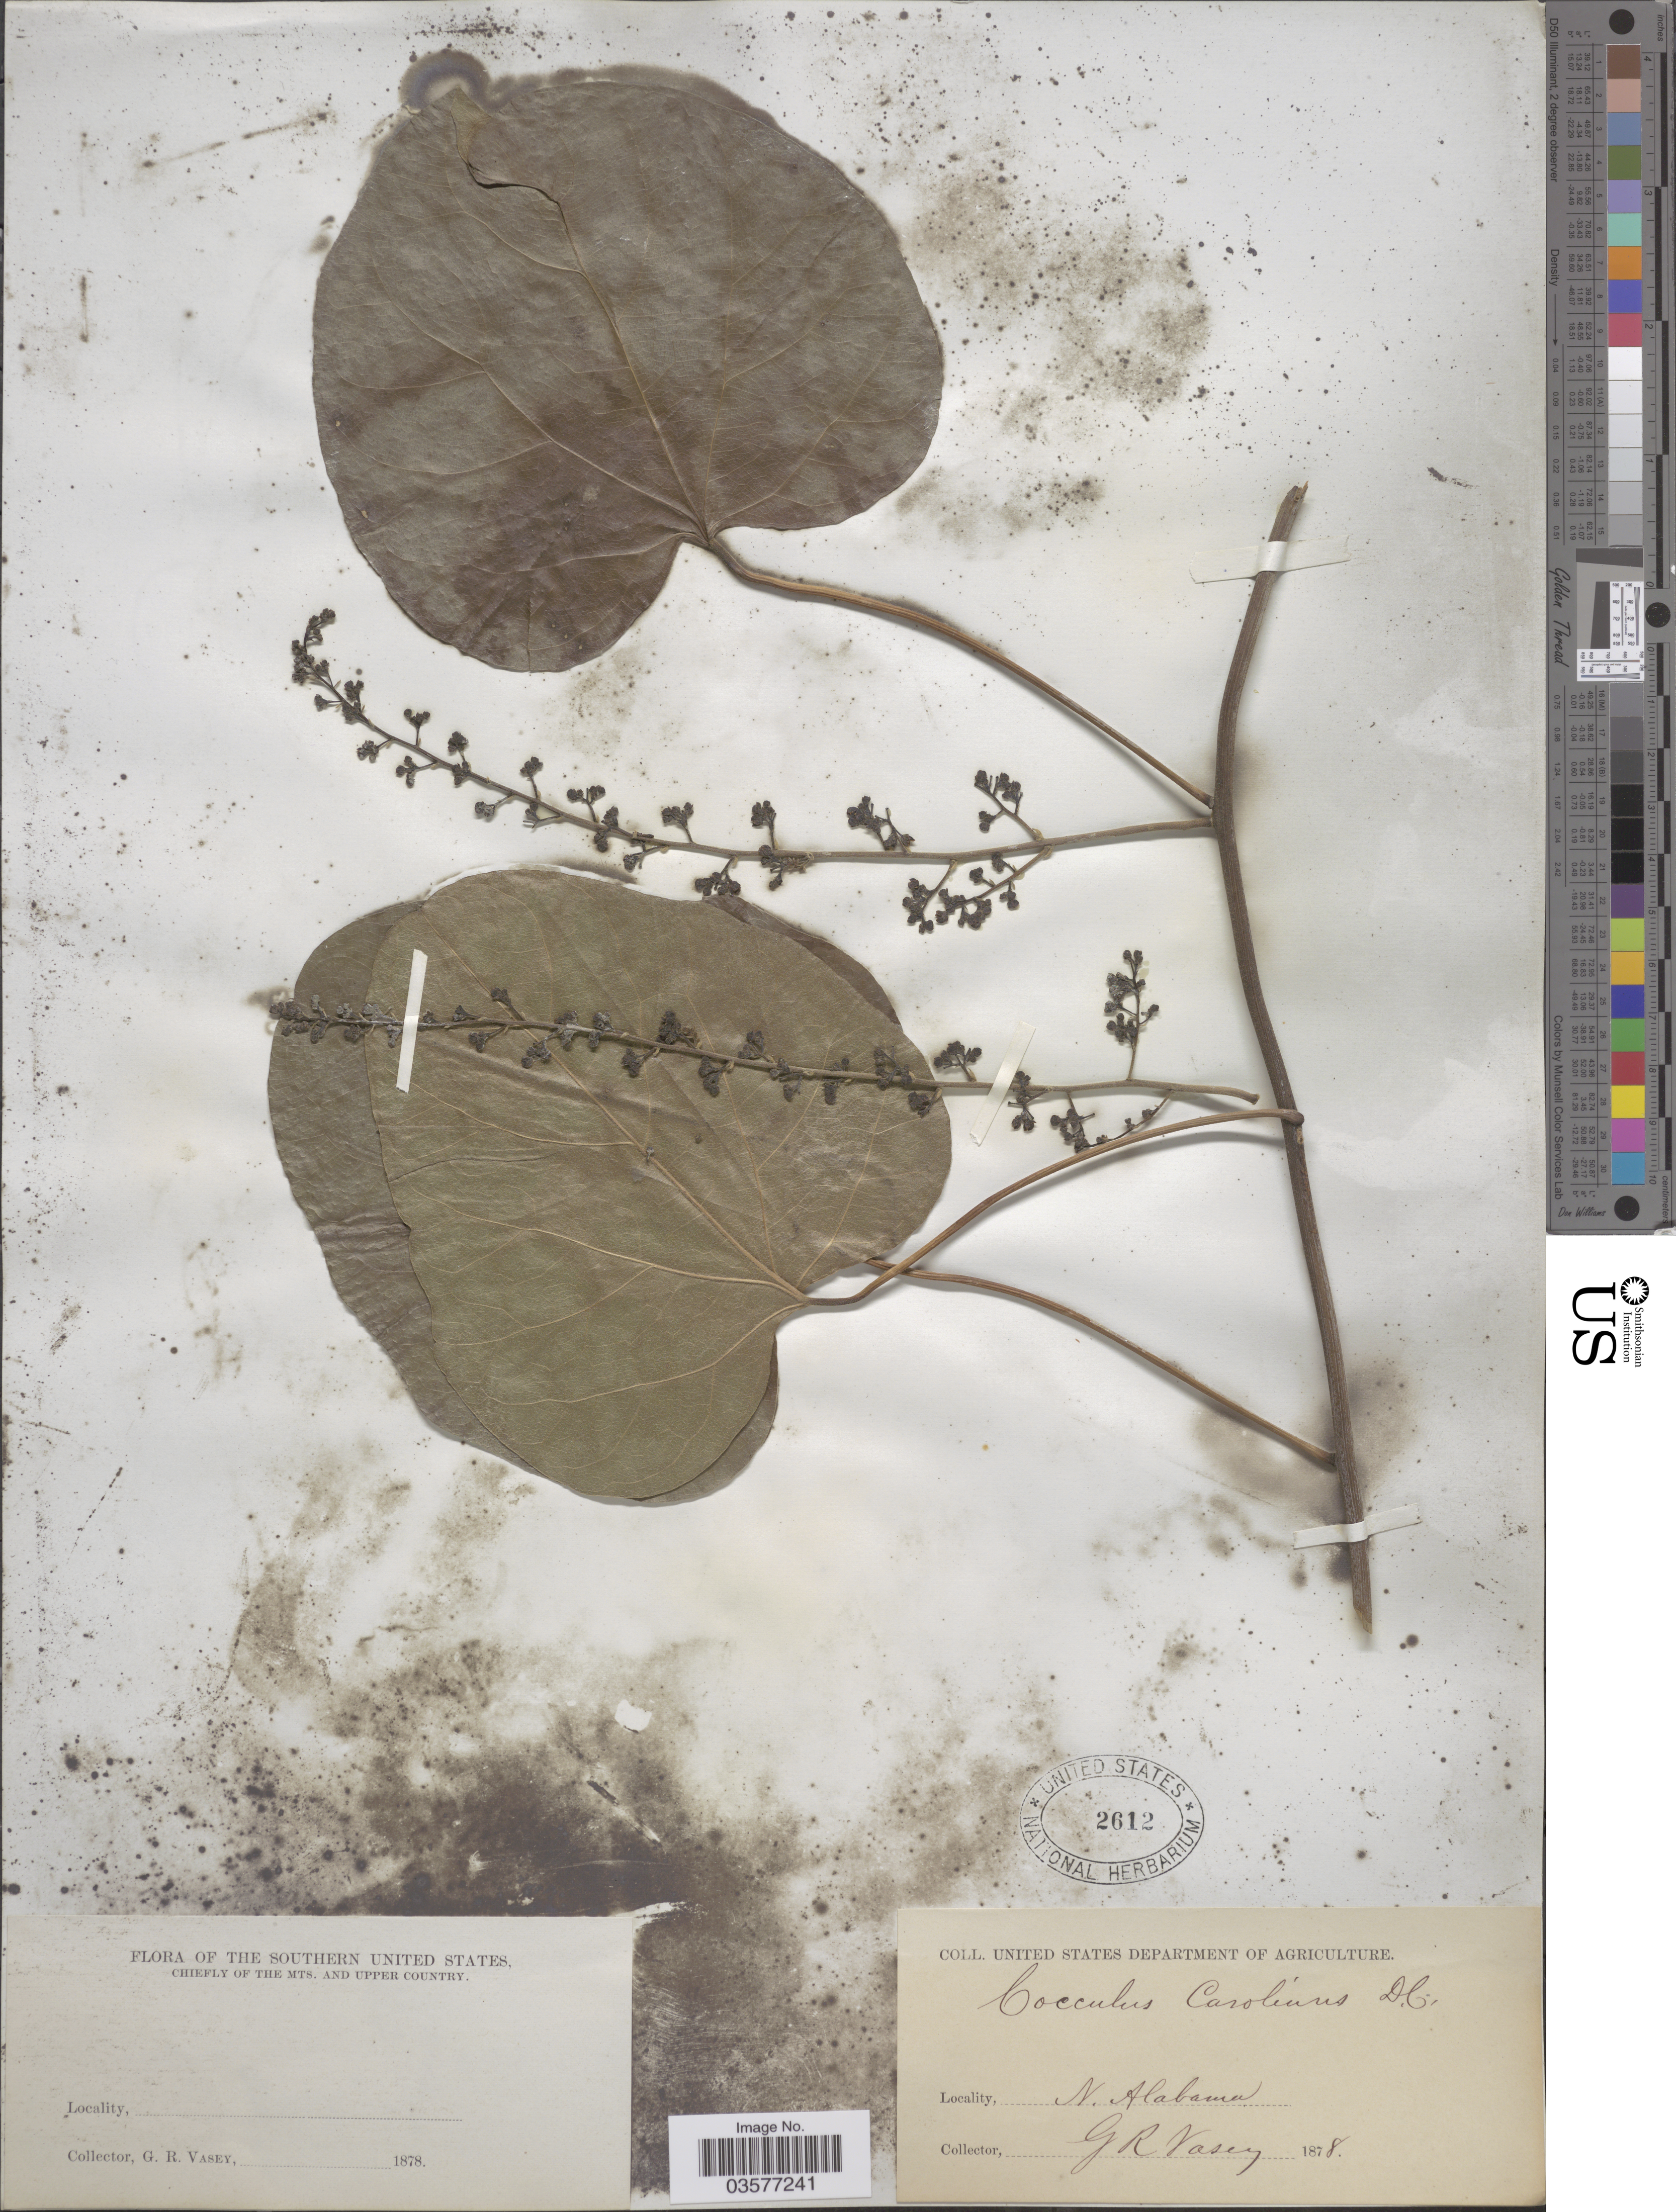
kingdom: Plantae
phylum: Tracheophyta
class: Magnoliopsida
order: Ranunculales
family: Menispermaceae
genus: Cocculus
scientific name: Cocculus carolinus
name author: (L.) DC.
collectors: G. R. Vasey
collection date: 1878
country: United States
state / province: Alabama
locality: The Southern United States, Chiefly of The Mts. and Upper Country. N. Alabama.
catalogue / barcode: US 2612